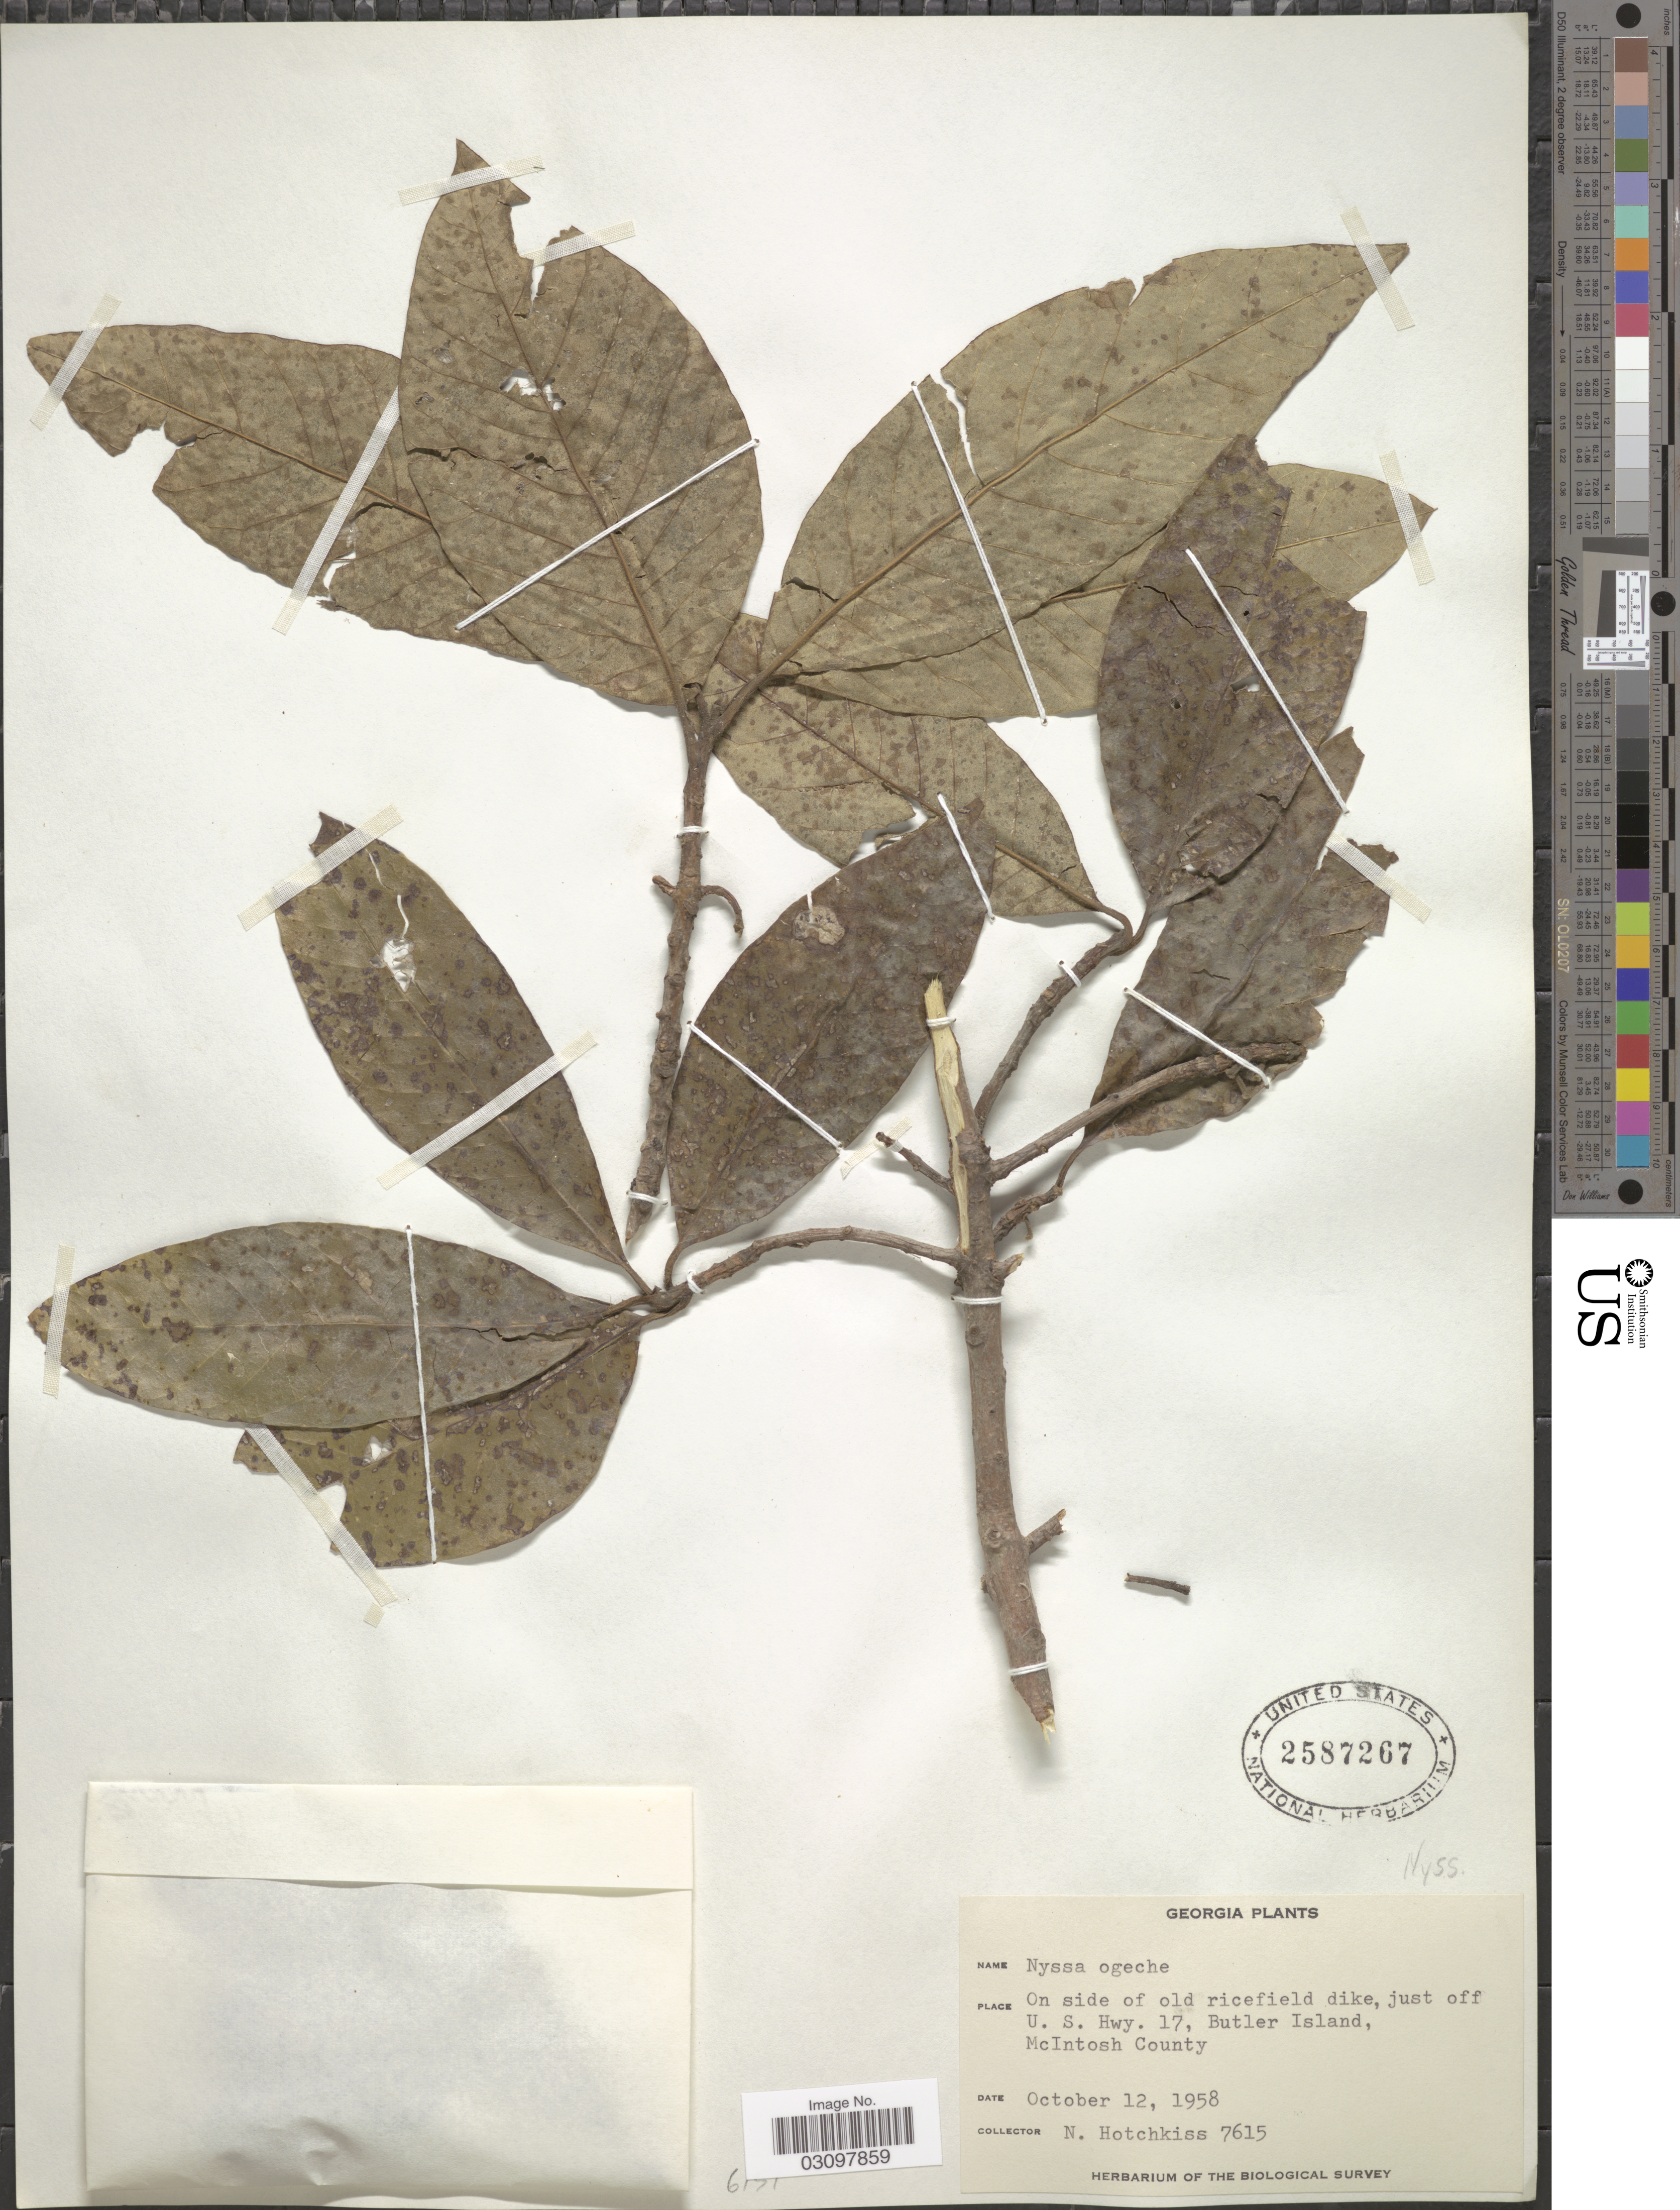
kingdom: Plantae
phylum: Tracheophyta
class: Magnoliopsida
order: Cornales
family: Nyssaceae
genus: Nyssa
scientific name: Nyssa ogeche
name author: W. Bartram ex Marshall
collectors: N. Hotchkiss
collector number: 7615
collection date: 1958-10-12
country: United States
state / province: Georgia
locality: On side of old ricefield dike, just off U. S. Hwy. 17, Butler Island, McIntosh County.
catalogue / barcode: US 2587267